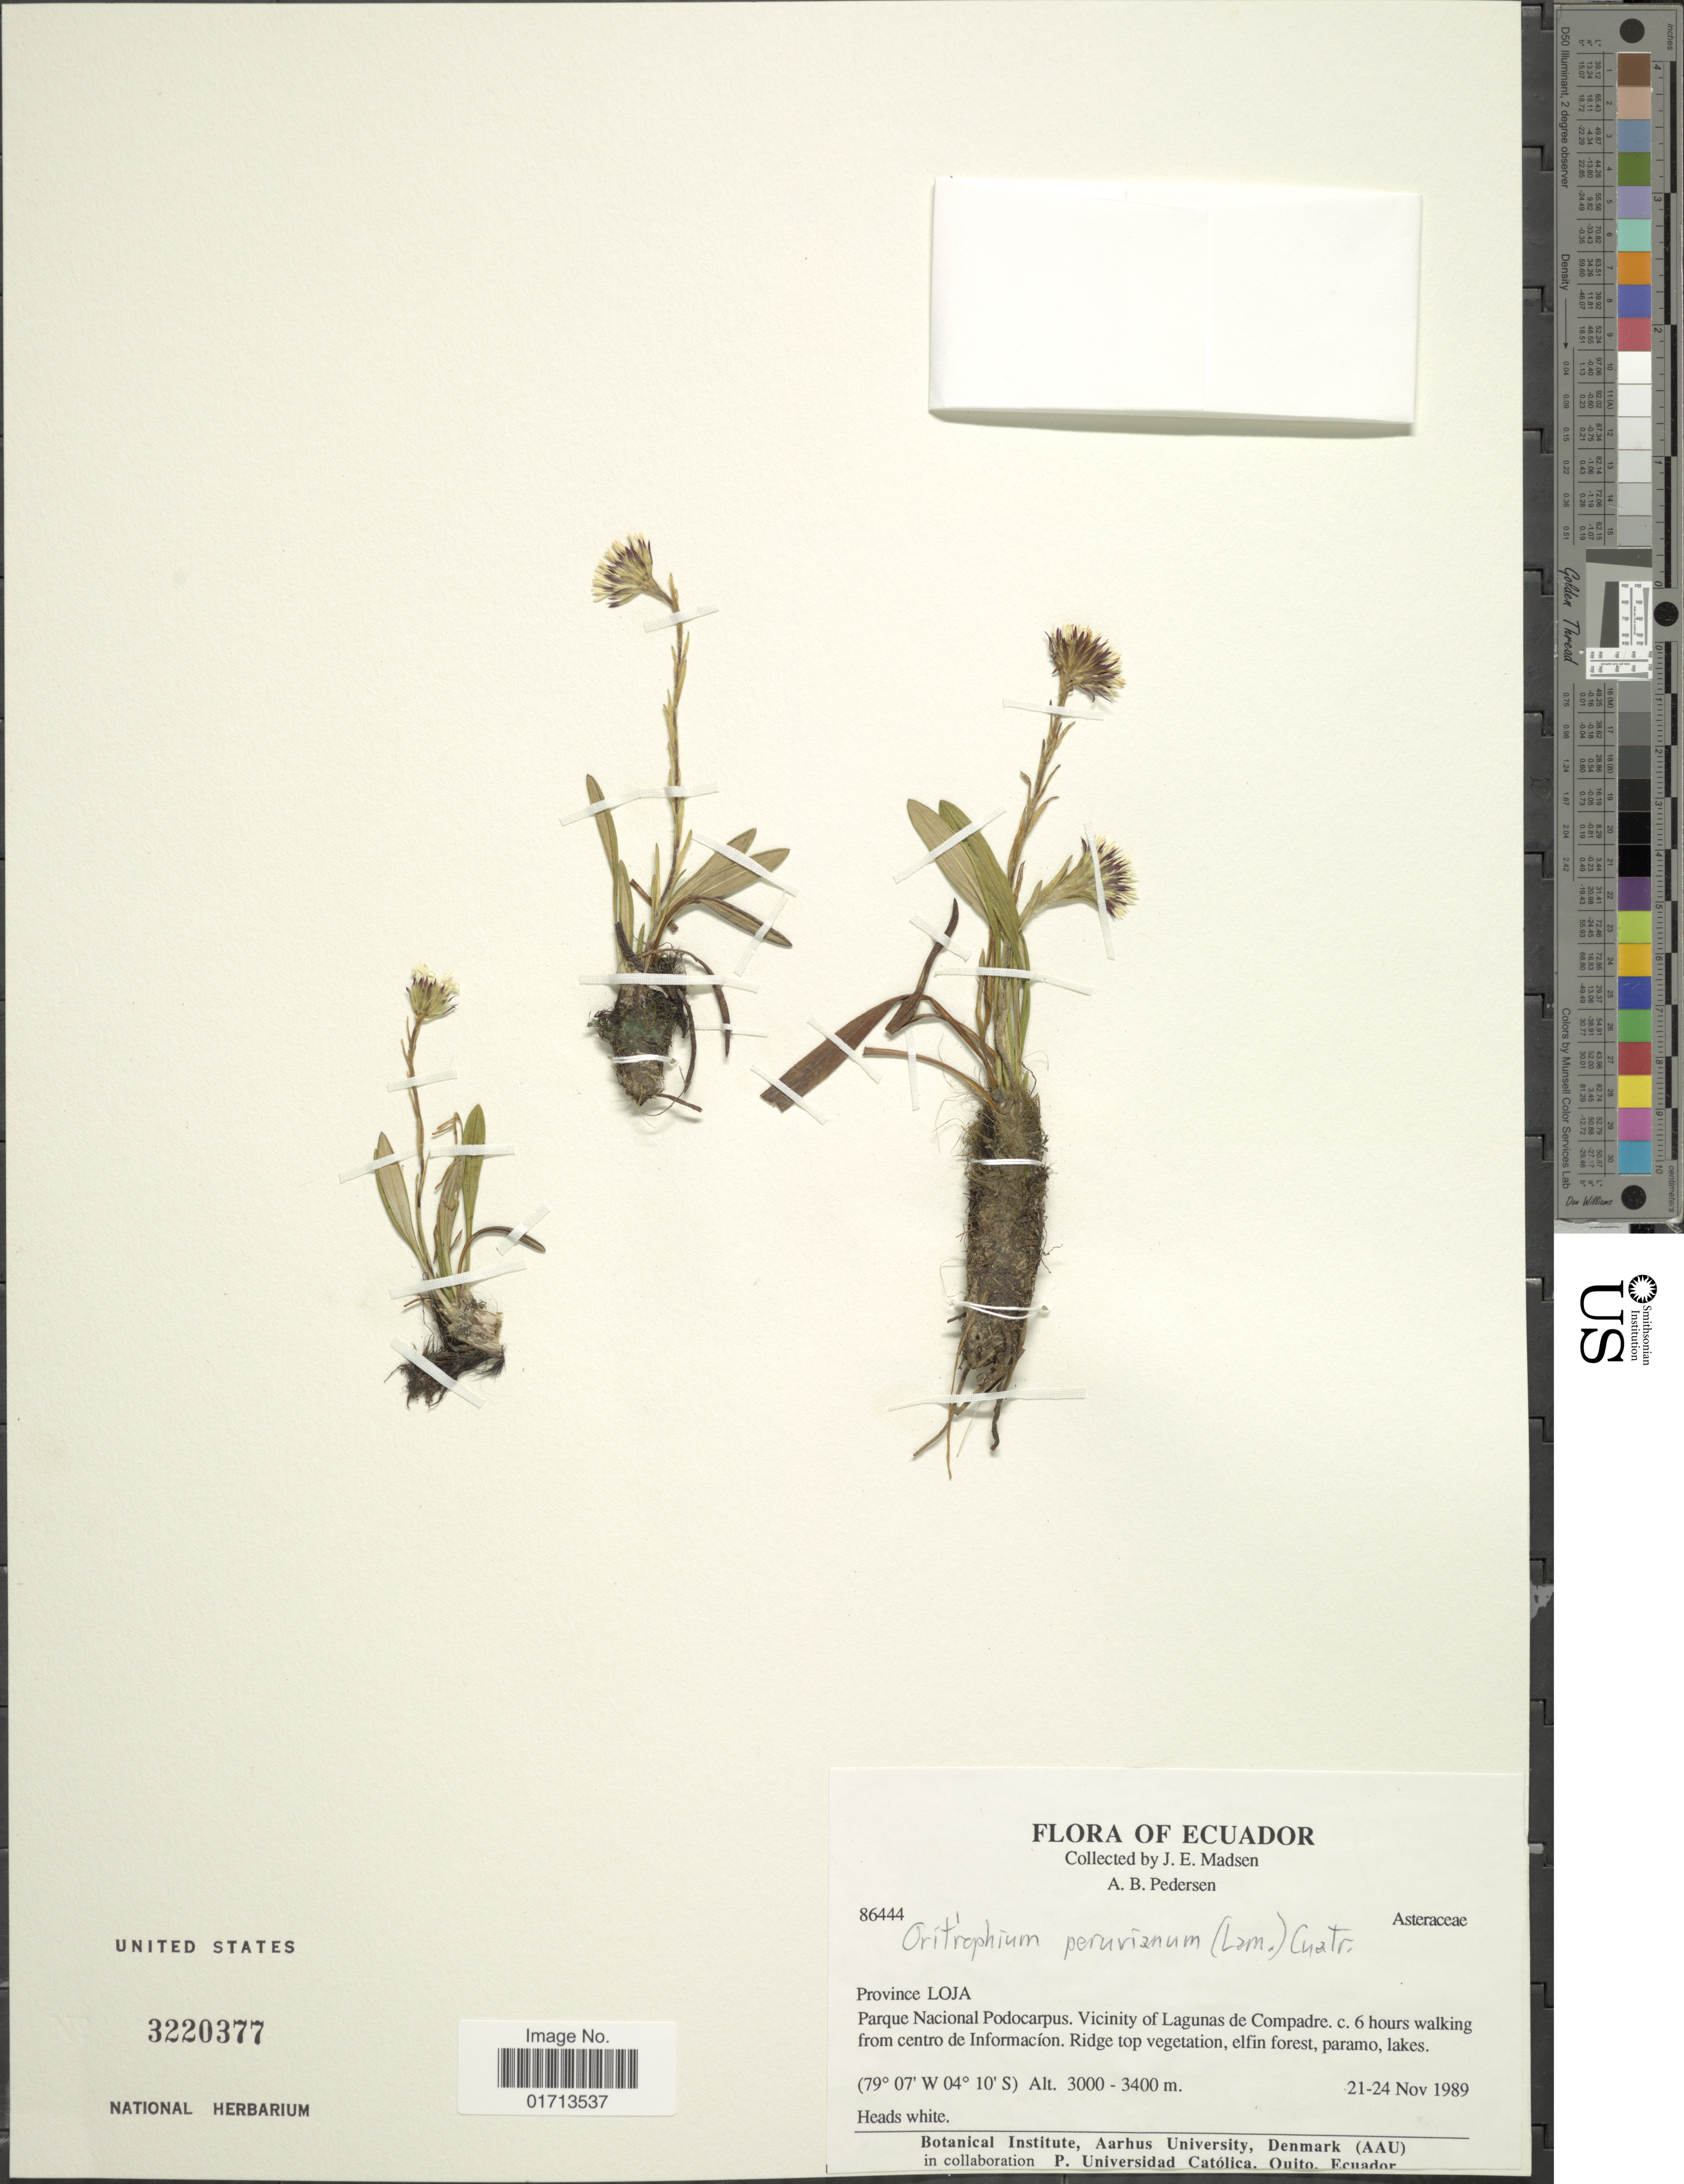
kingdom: Plantae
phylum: Tracheophyta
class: Magnoliopsida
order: Asterales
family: Asteraceae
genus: Oritrophium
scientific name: Oritrophium peruvianum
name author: (Lam.) Cuatrec.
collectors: J. E. Madsen & A. B. Pedersen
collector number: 86444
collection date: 1989-11-21/1989-11-24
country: Ecuador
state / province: Loja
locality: Parque Nacional Podocarpus, vicinity of Lagunas de Compadre, c. 6 hours walking from centro de Infromacion, ridge top vegetation, elfin forest, paramo, lakes.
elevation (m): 3000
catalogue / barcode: US 3220377